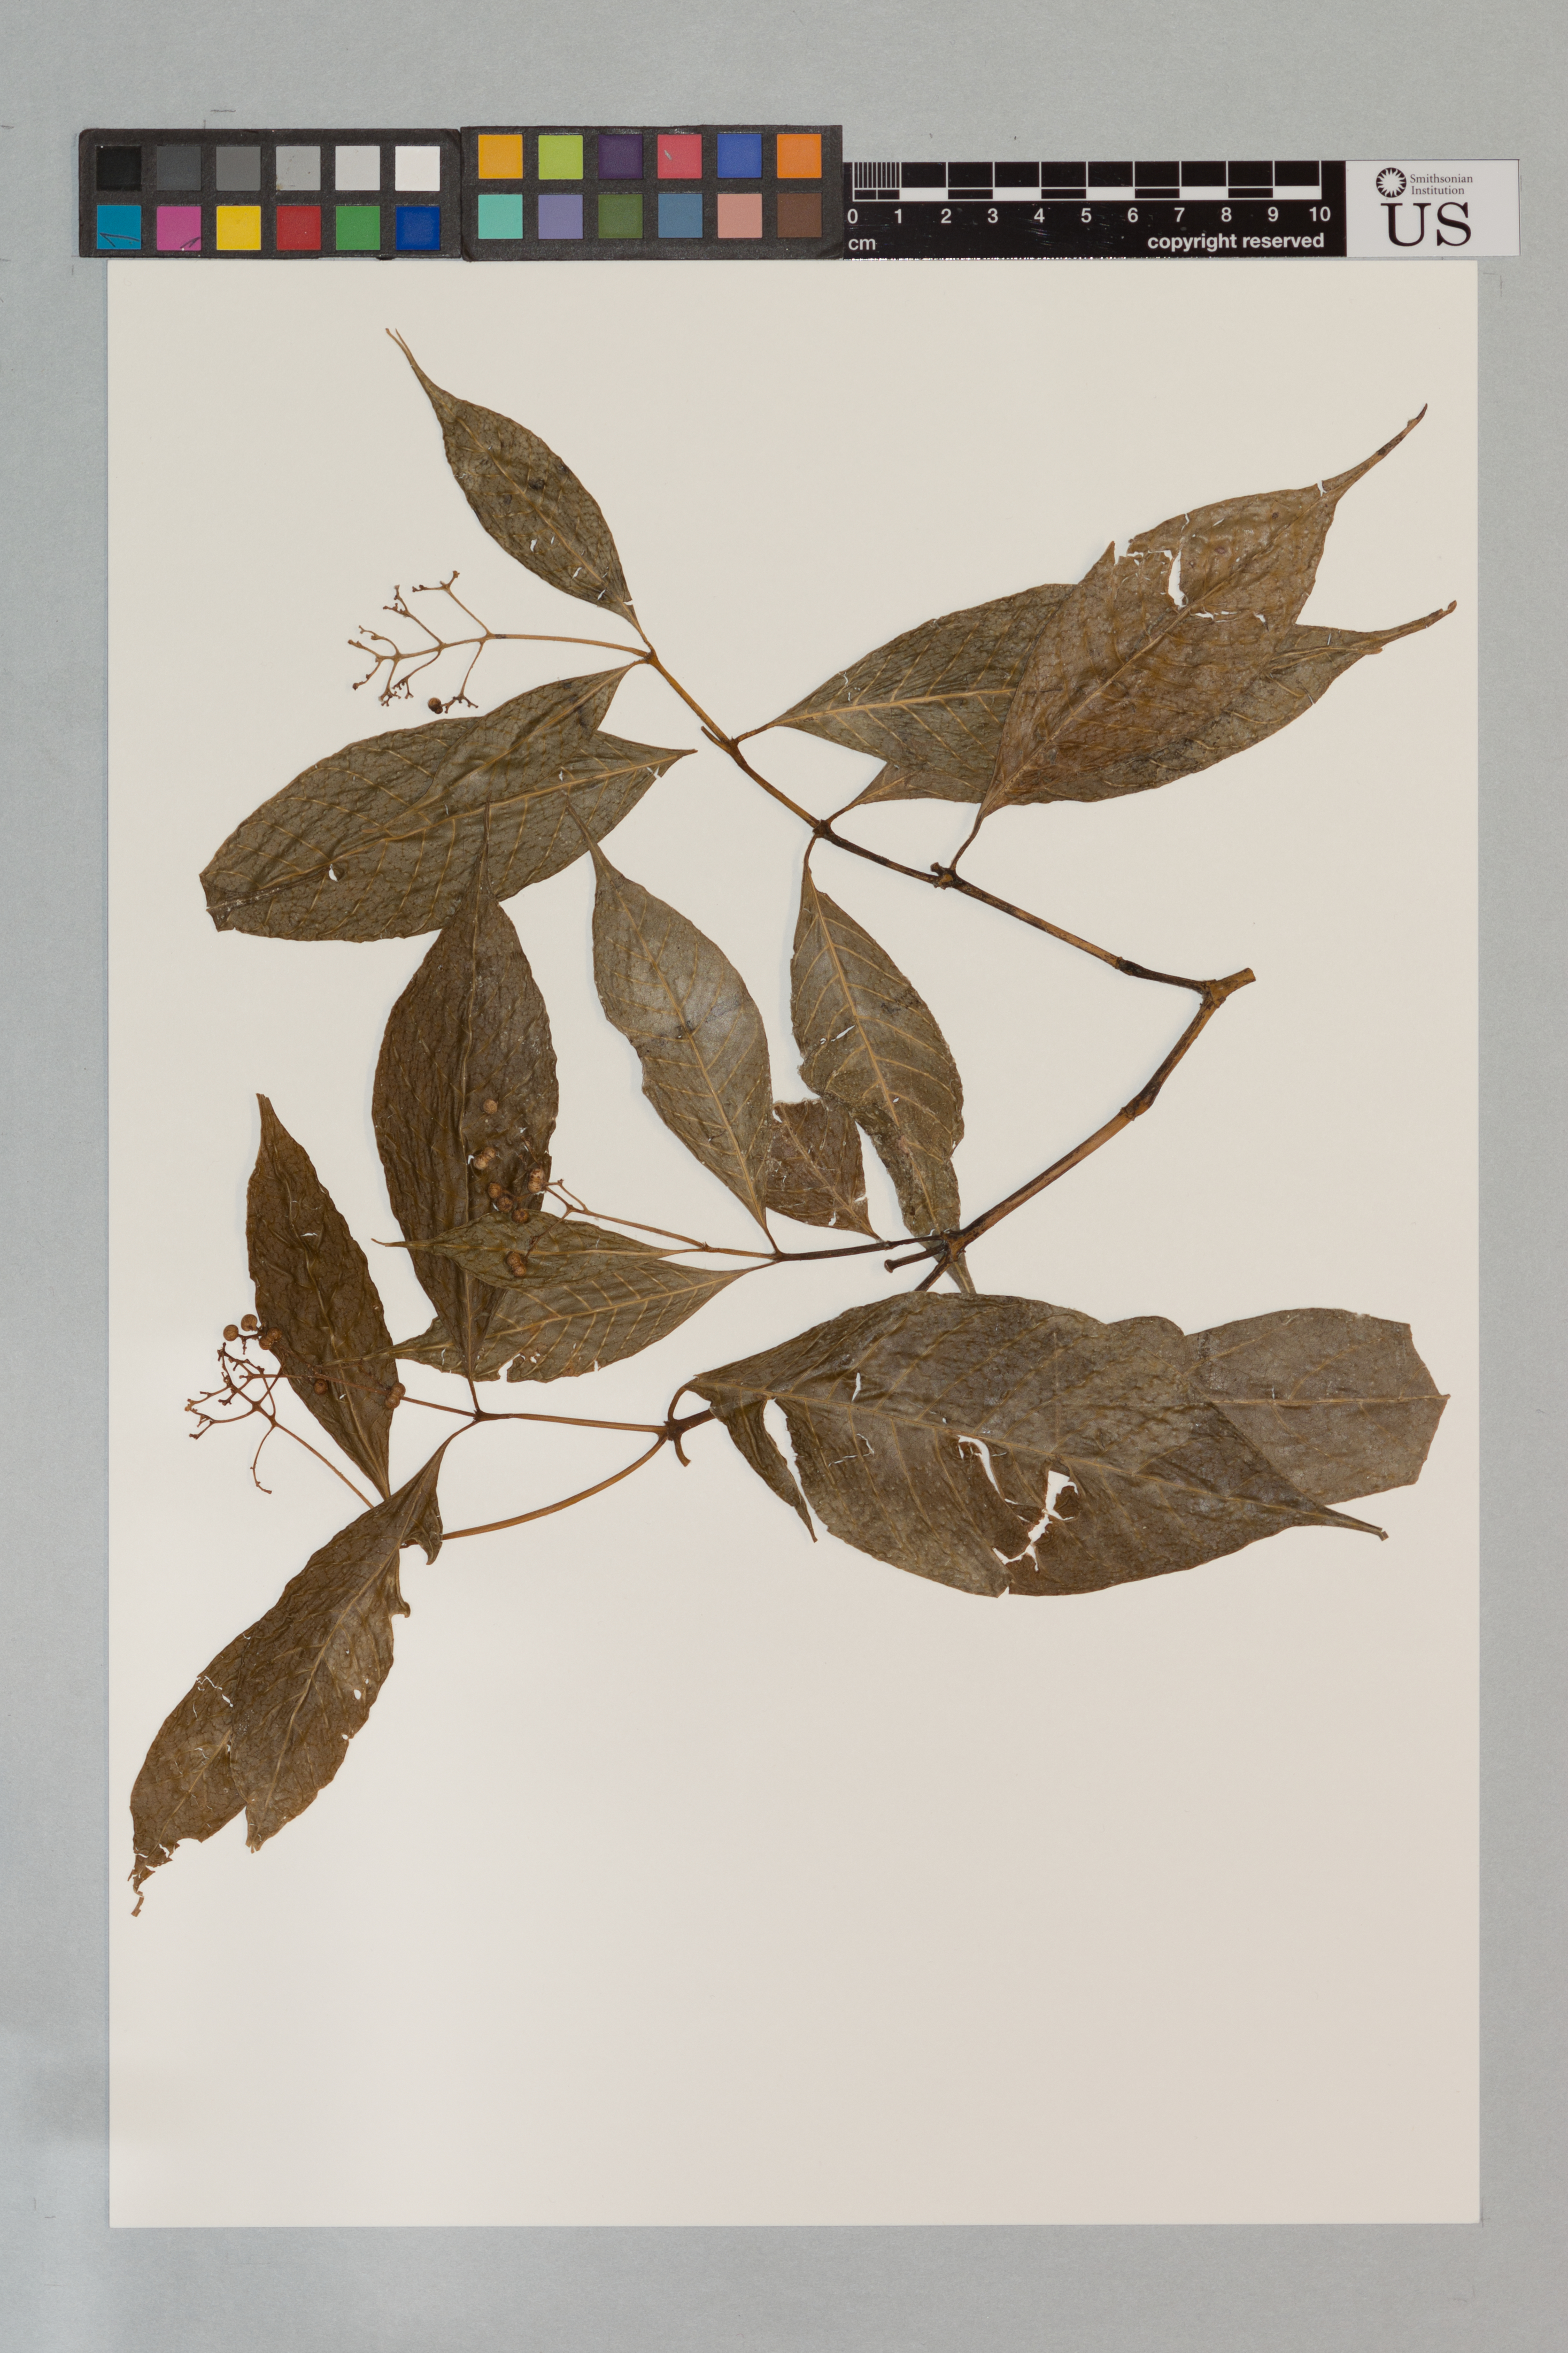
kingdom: Plantae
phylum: Tracheophyta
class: Magnoliopsida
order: Gentianales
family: Rubiaceae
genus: Psychotria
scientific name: Psychotria bahiensis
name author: DC.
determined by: Taylor, Charlotte M.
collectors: B. Hoffman, C. L. Kelloff, G. Gharbarran & S. Sprague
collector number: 1664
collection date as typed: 17 May 1992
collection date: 1992-05-17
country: Guyana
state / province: Cuyuni-Mazaruni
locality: Pakaraima Mts; 0.5-1 km SE of Imbaimadai towards Partang River mouth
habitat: Savanna slope, seeps, sandstone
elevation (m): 525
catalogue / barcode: US 3285874